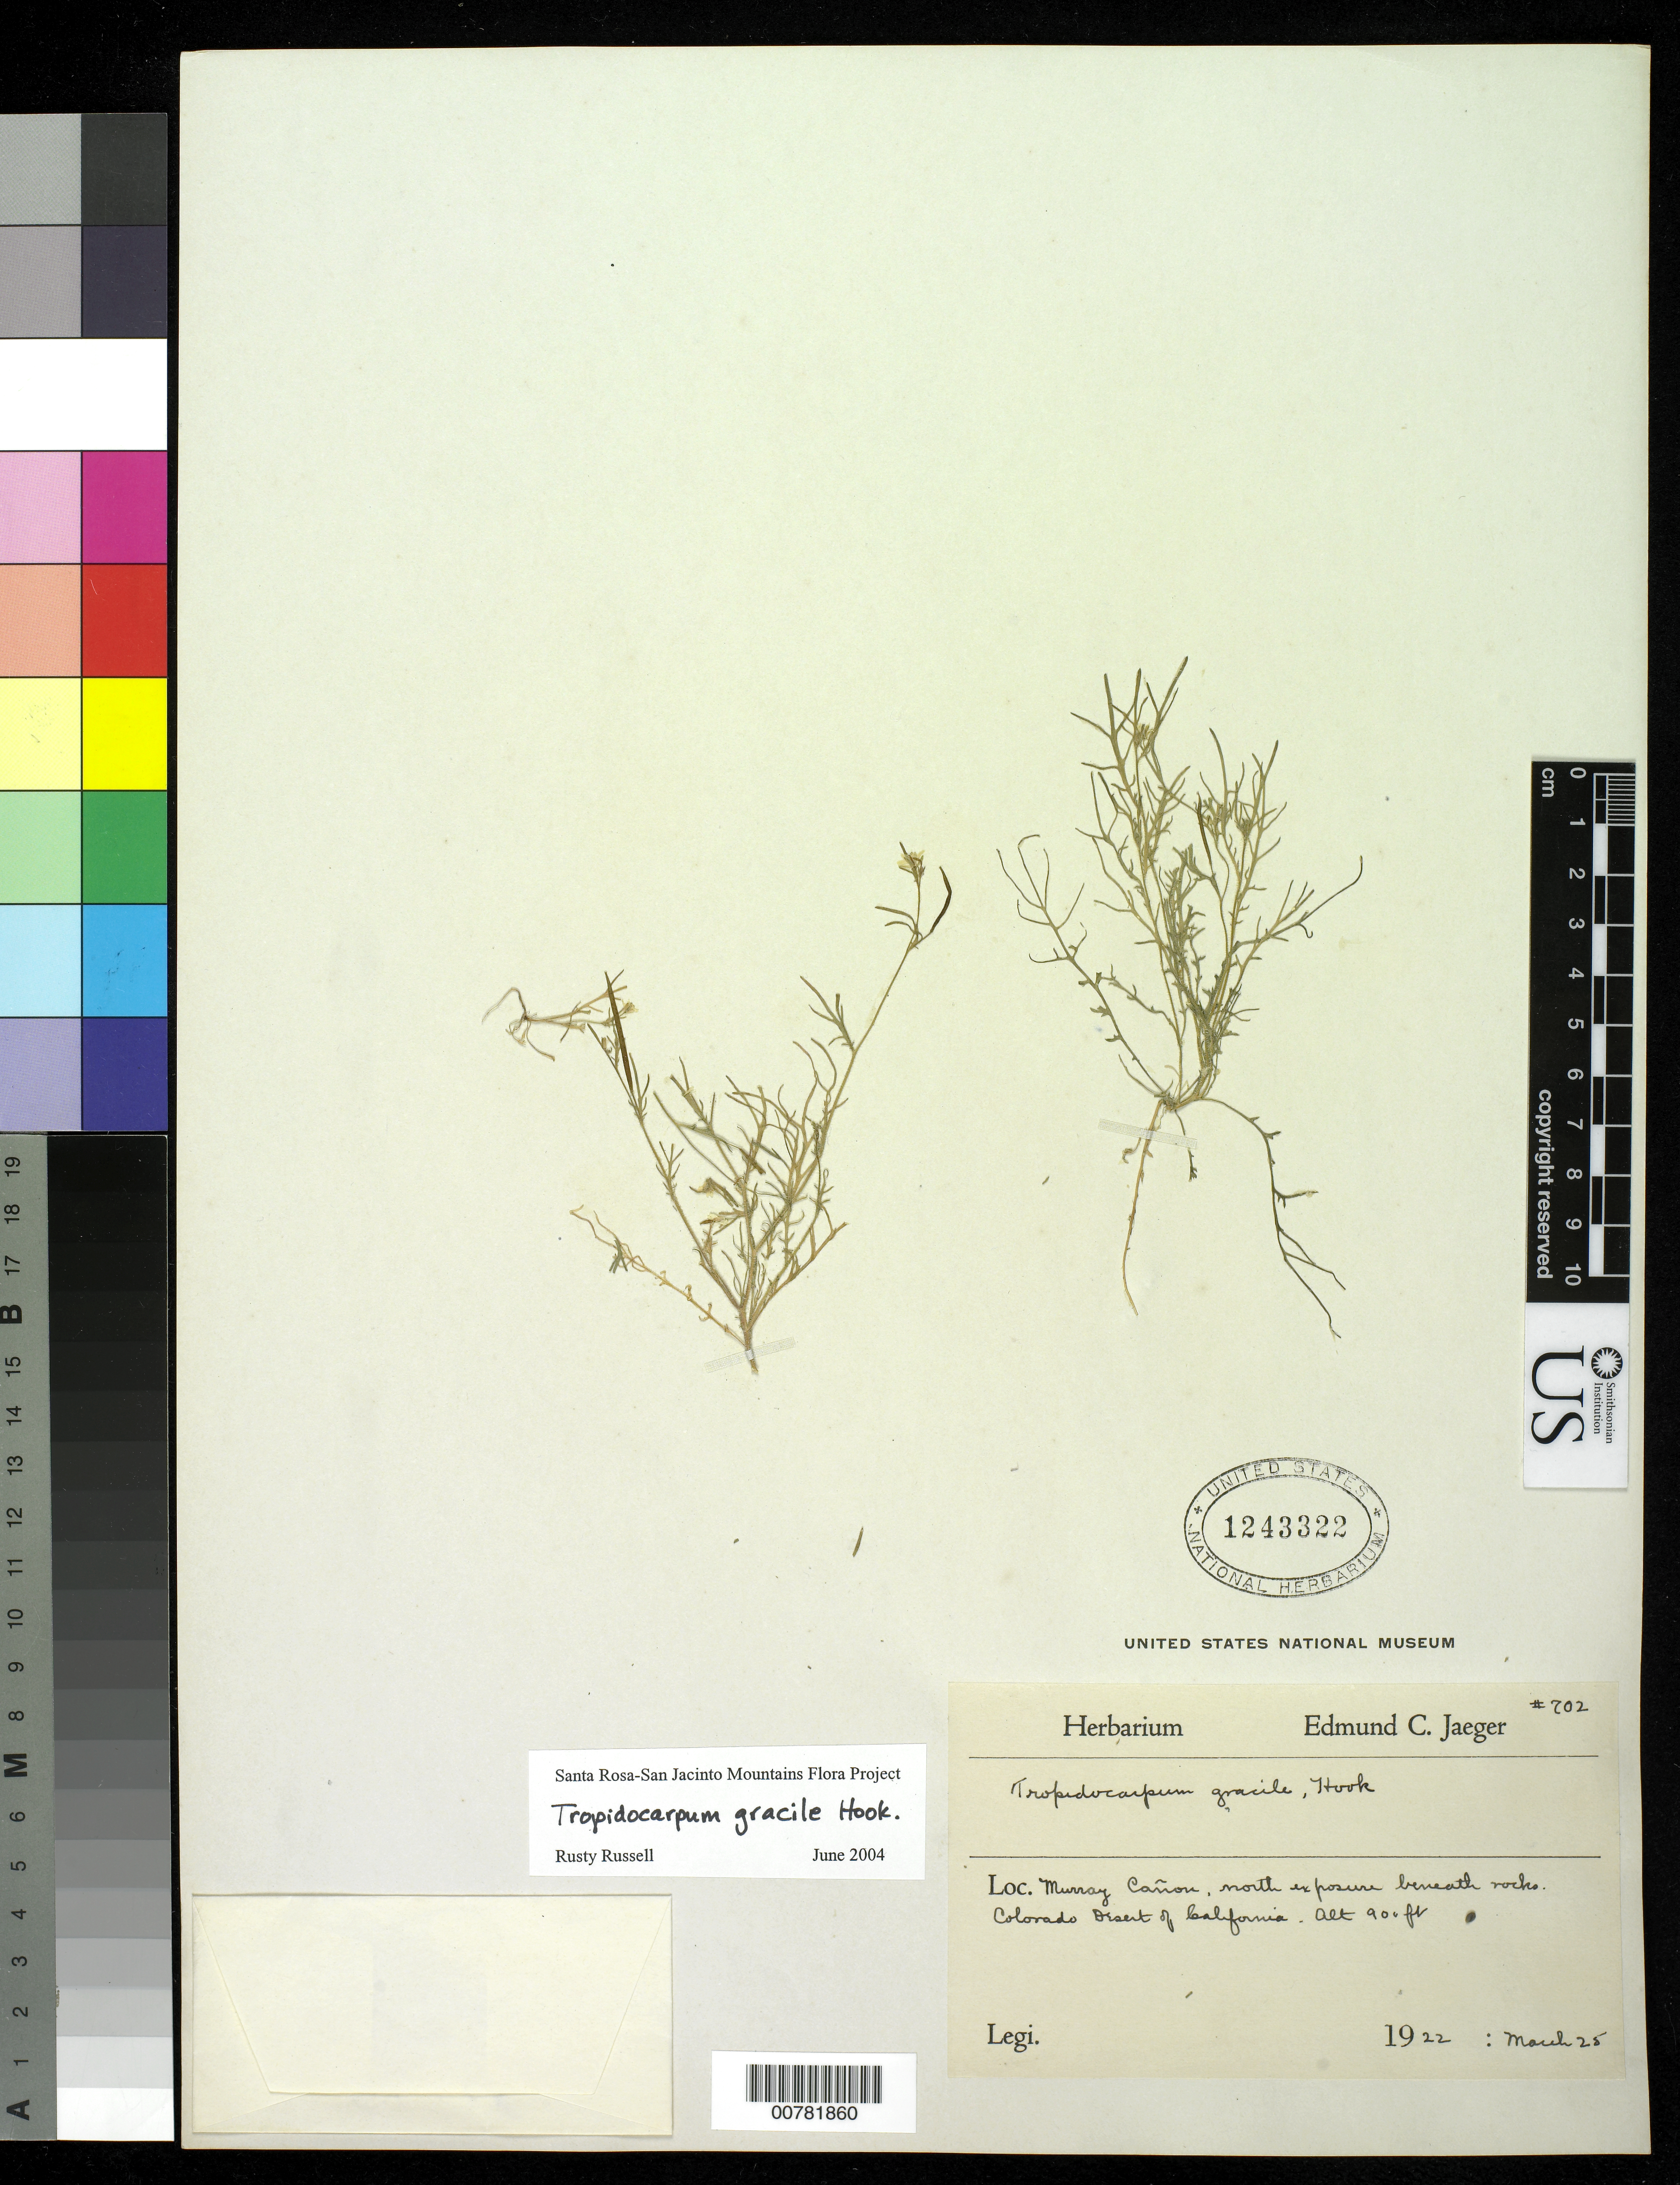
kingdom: Plantae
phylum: Tracheophyta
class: Magnoliopsida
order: Brassicales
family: Brassicaceae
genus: Tropidocarpum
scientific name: Tropidocarpum gracile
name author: Hook.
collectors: ex herb. E.C. Jaeger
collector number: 702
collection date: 1922-03-25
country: United States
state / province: California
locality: Murray Cañon, north exposure beneath rocks. Colorado Desert of California.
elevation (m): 274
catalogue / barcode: US 1243322